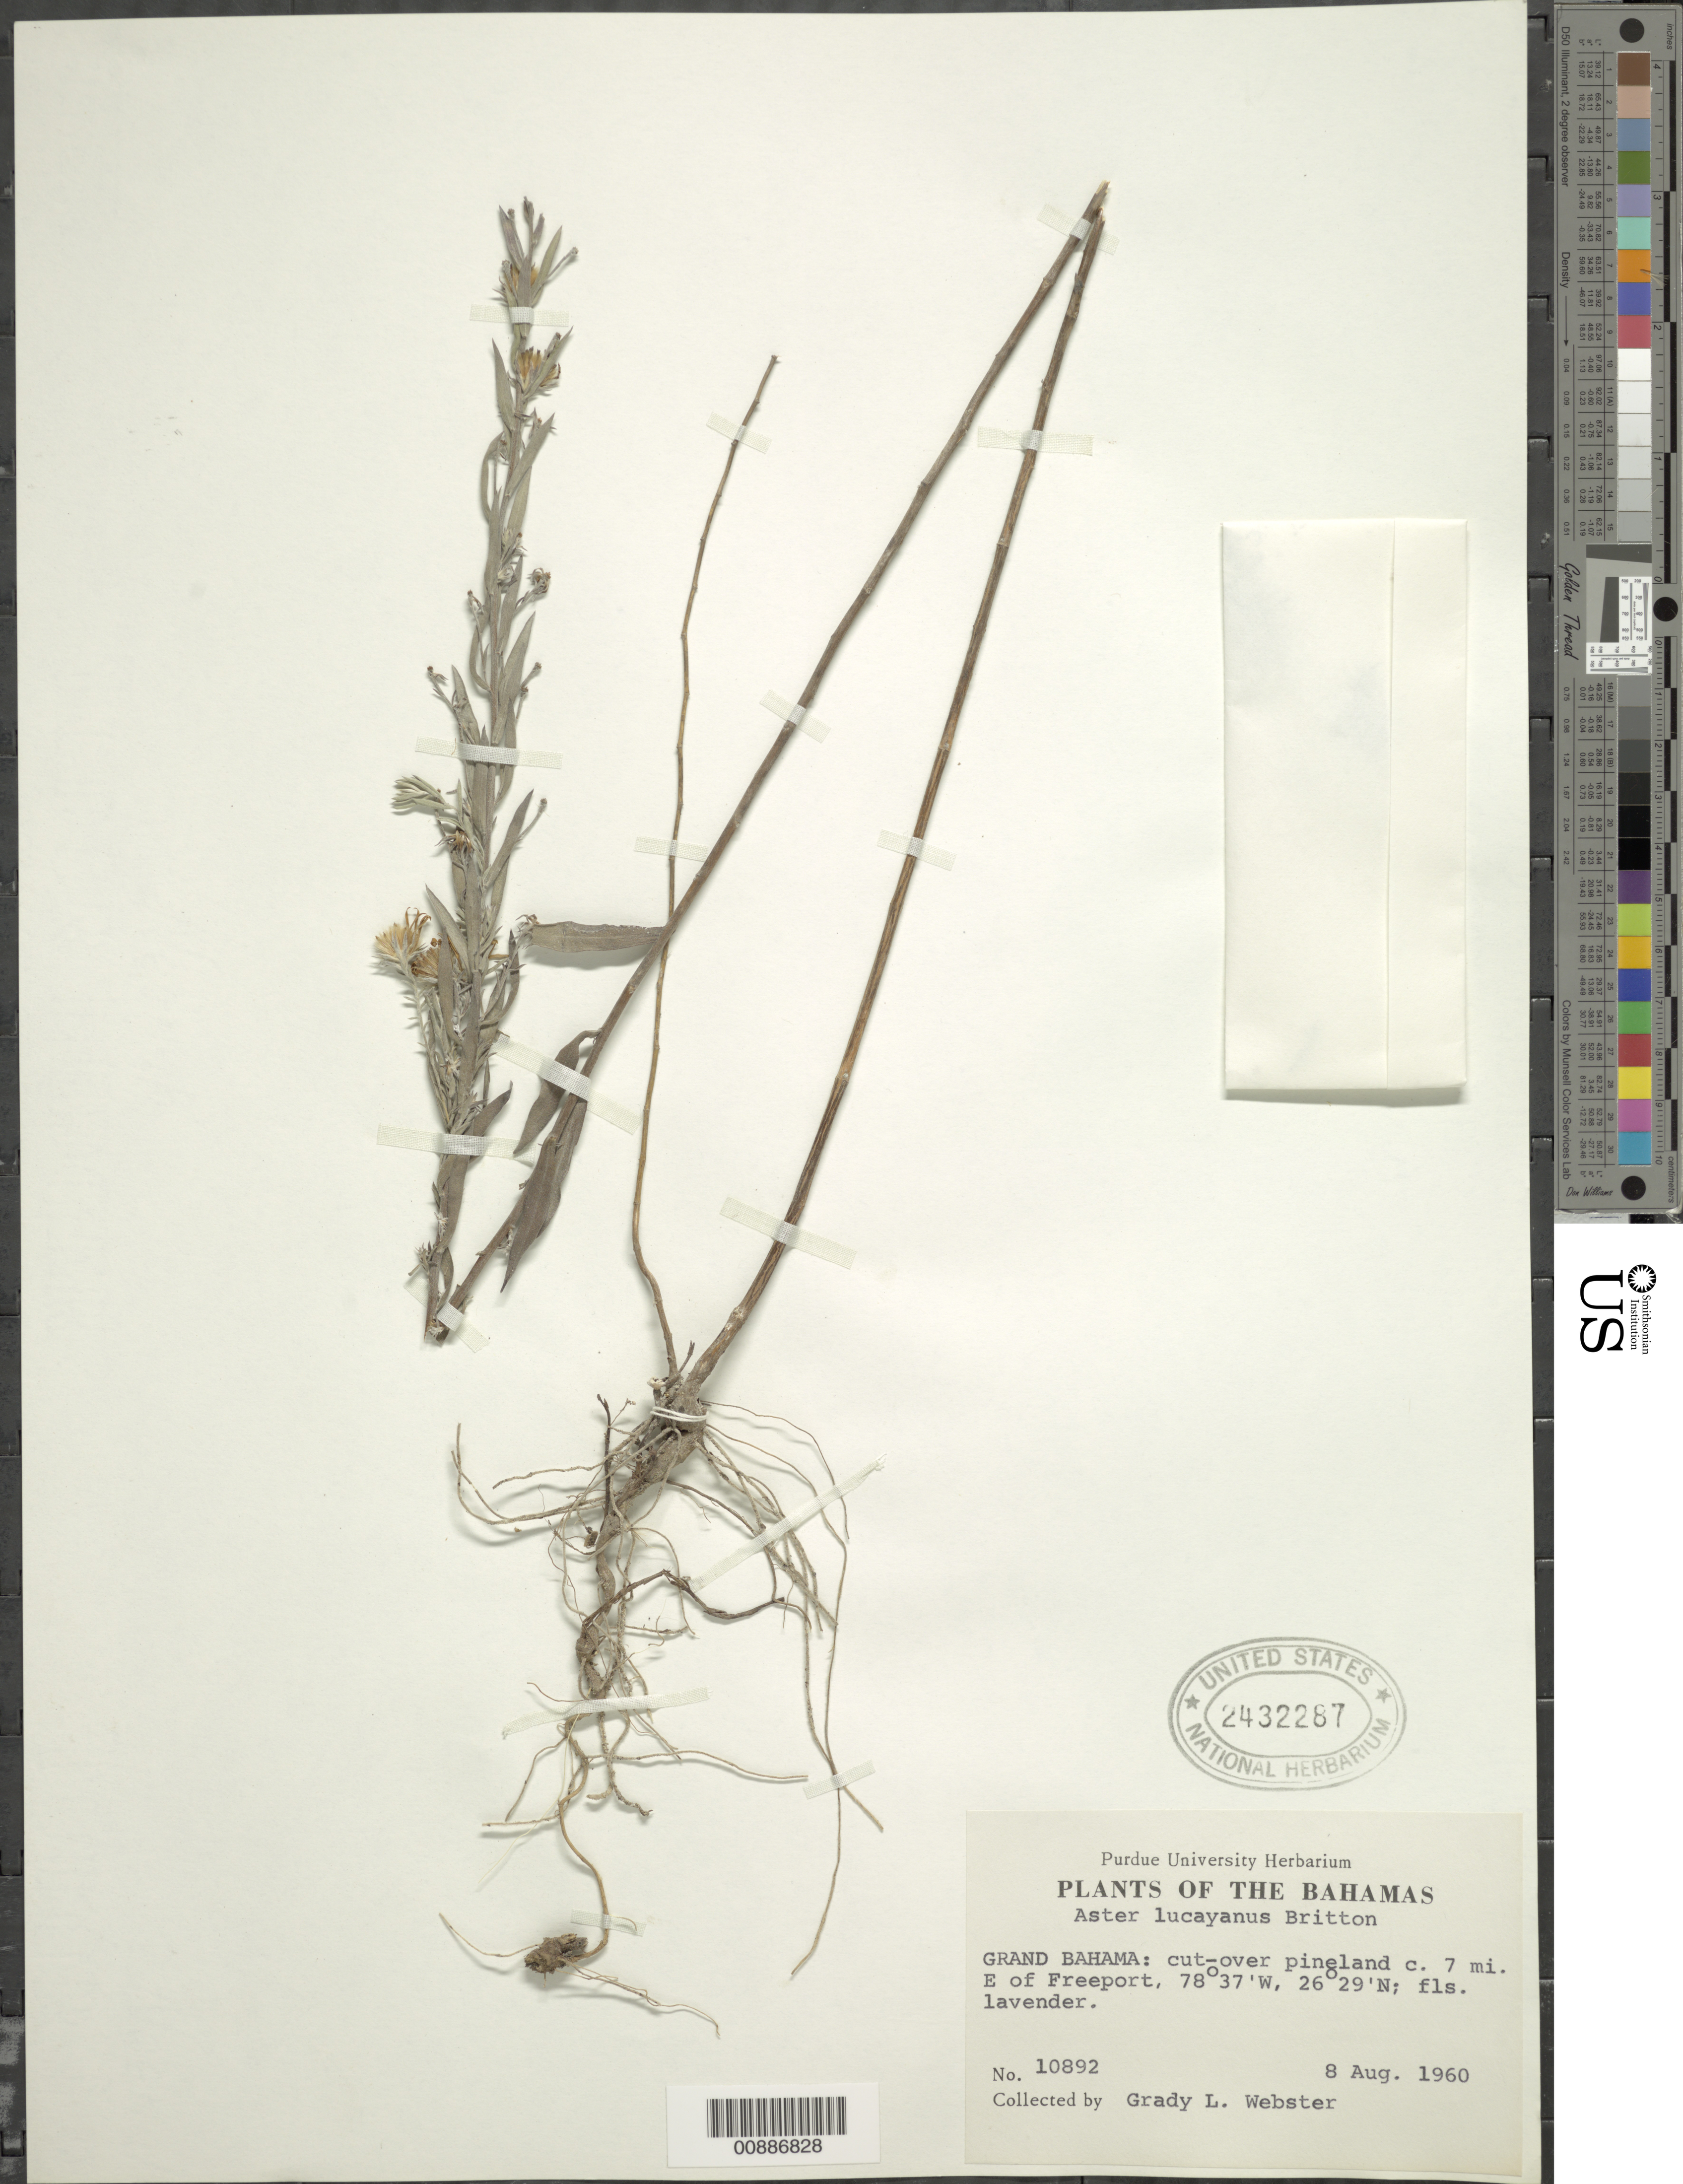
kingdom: Plantae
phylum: Tracheophyta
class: Magnoliopsida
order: Asterales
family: Asteraceae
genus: Symphyotrichum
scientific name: Symphyotrichum lucayanum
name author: (Britton) G.L. Nesom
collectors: G. L. Webster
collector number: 10892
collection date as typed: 08 Aug 1960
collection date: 1960-08-08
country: Bahamas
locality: Grand Bahama: ca. 7 mi. E of Freeport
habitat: Cut-over pineland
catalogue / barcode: US 2432287